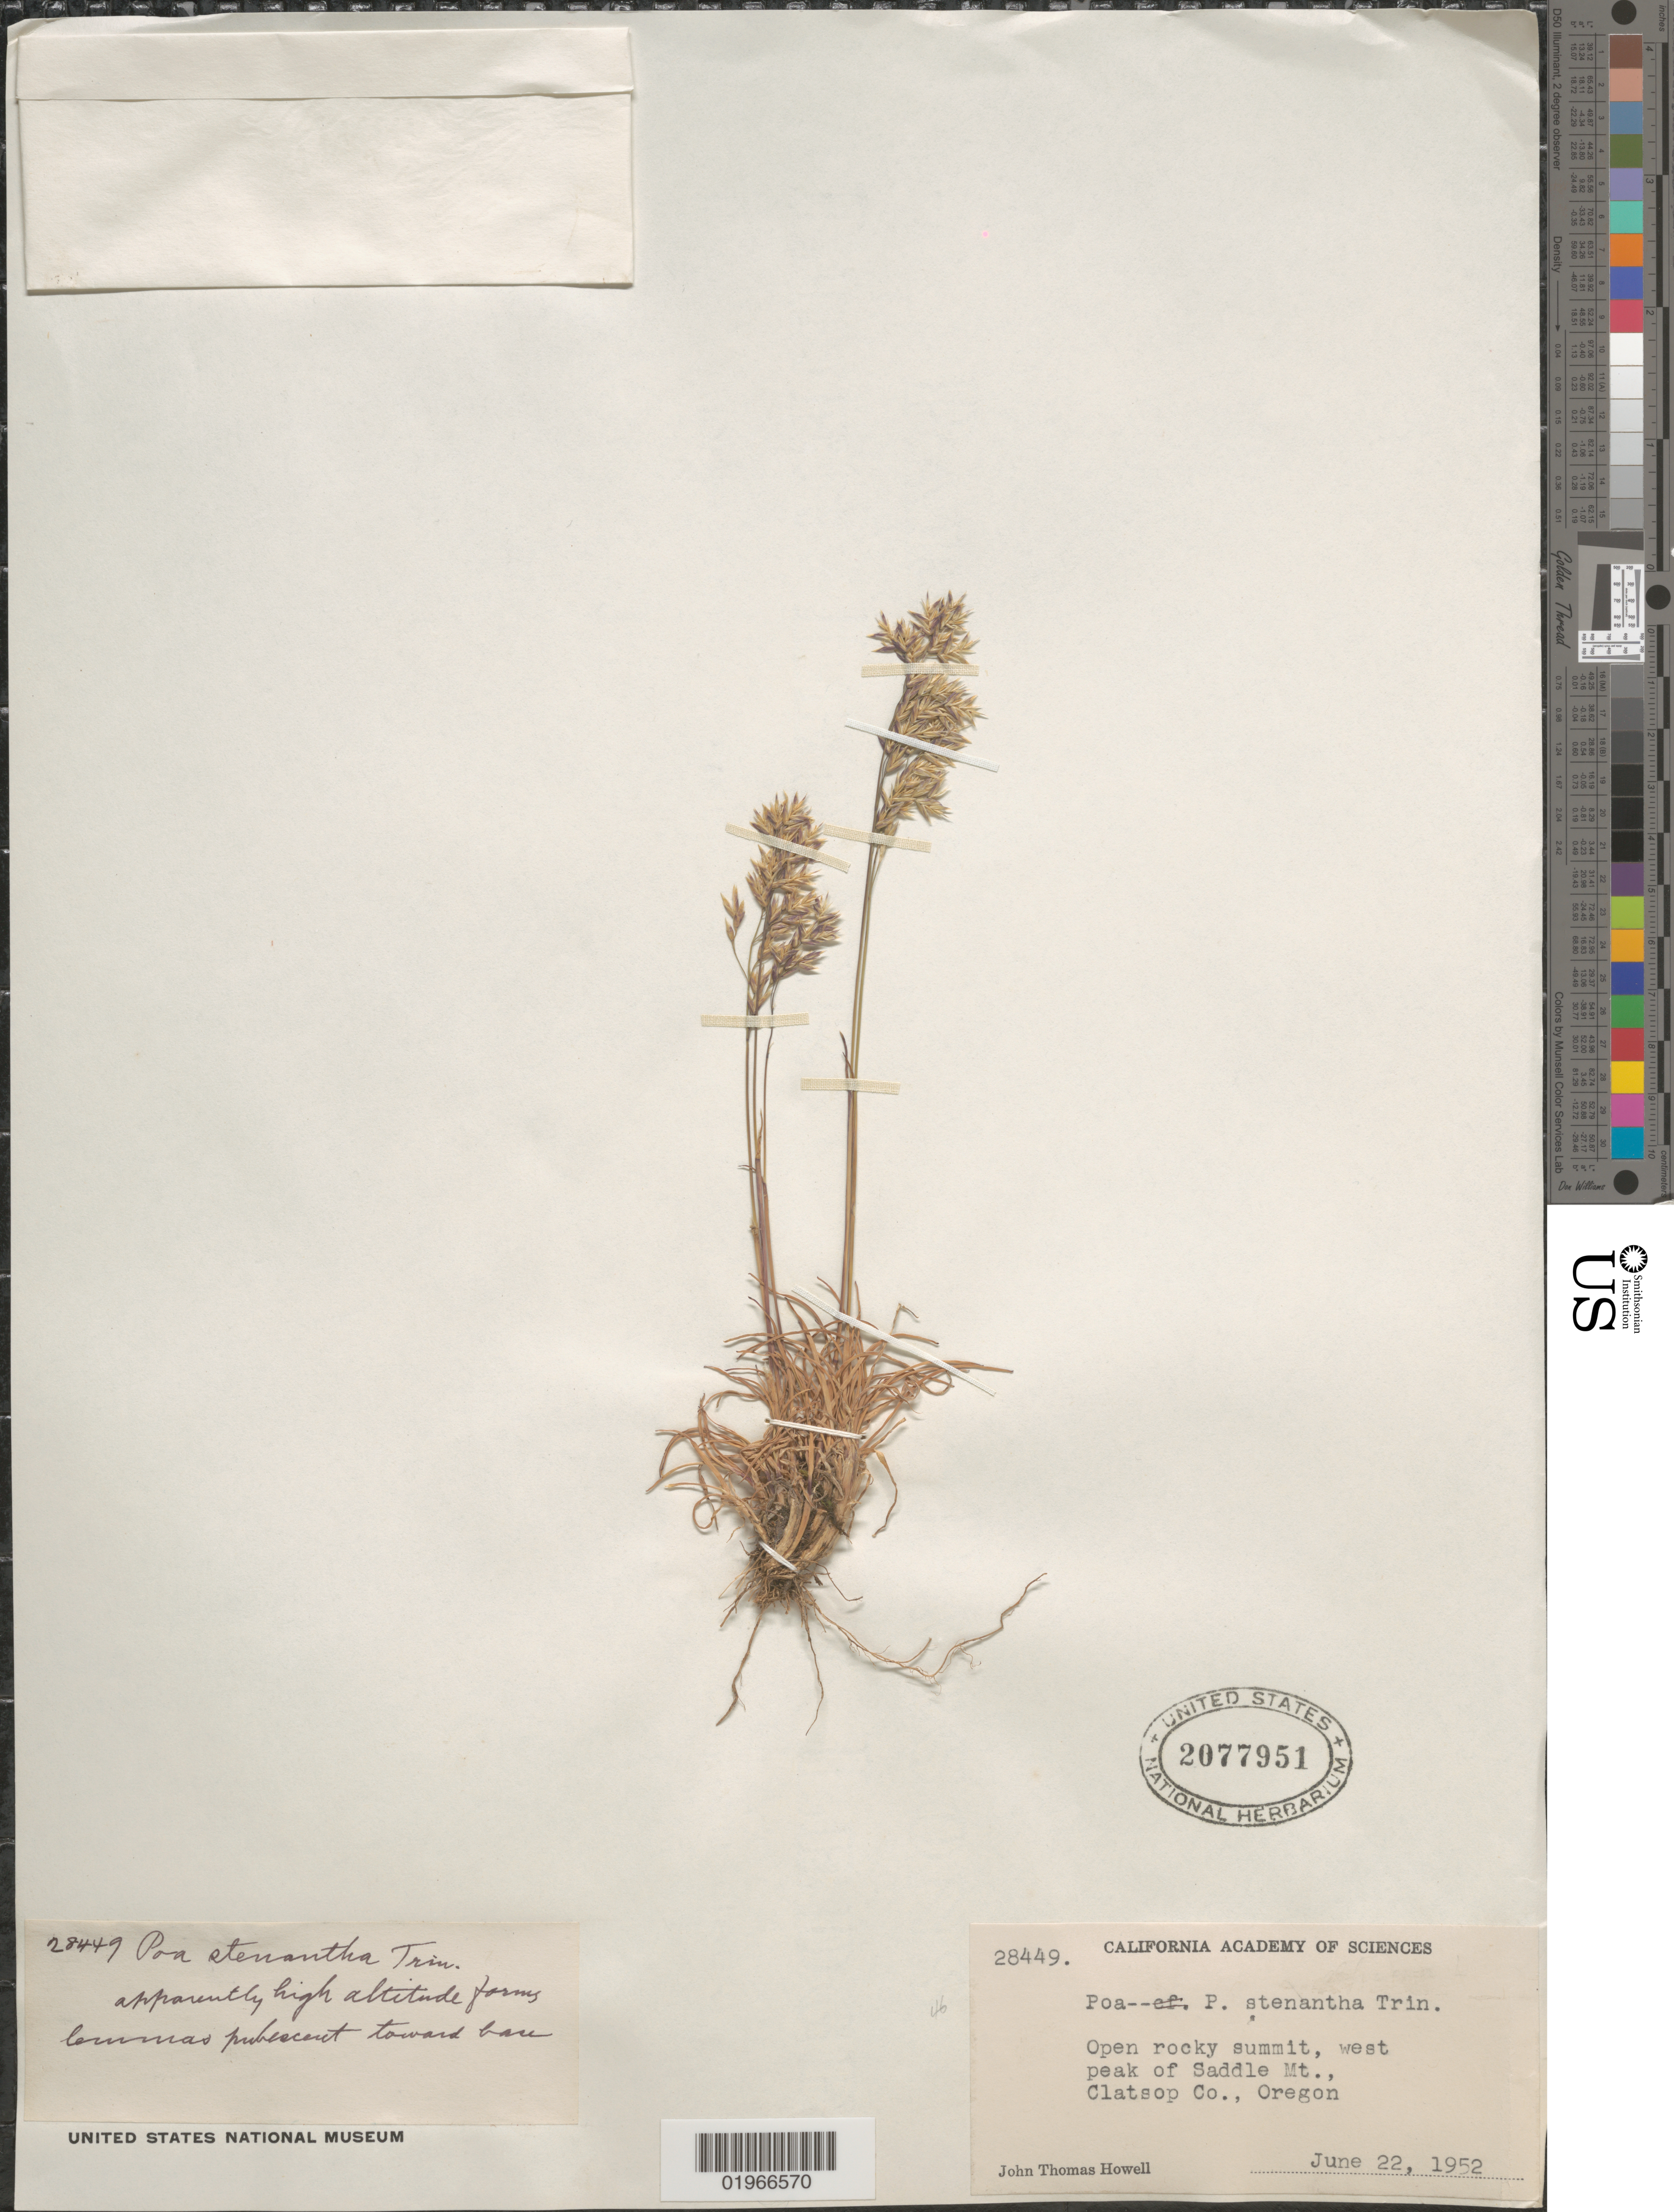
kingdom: Plantae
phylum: Tracheophyta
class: Liliopsida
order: Poales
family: Poaceae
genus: Poa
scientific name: Poa stenantha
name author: Trin.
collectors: J. T. Howell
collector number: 28449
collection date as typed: June 22, 1952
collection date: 1952-06-22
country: United States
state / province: Oregon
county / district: Clatsop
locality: Open rocky summit, west peak of Saddle Mt.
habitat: Open rocky summit.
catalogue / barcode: US 2277951